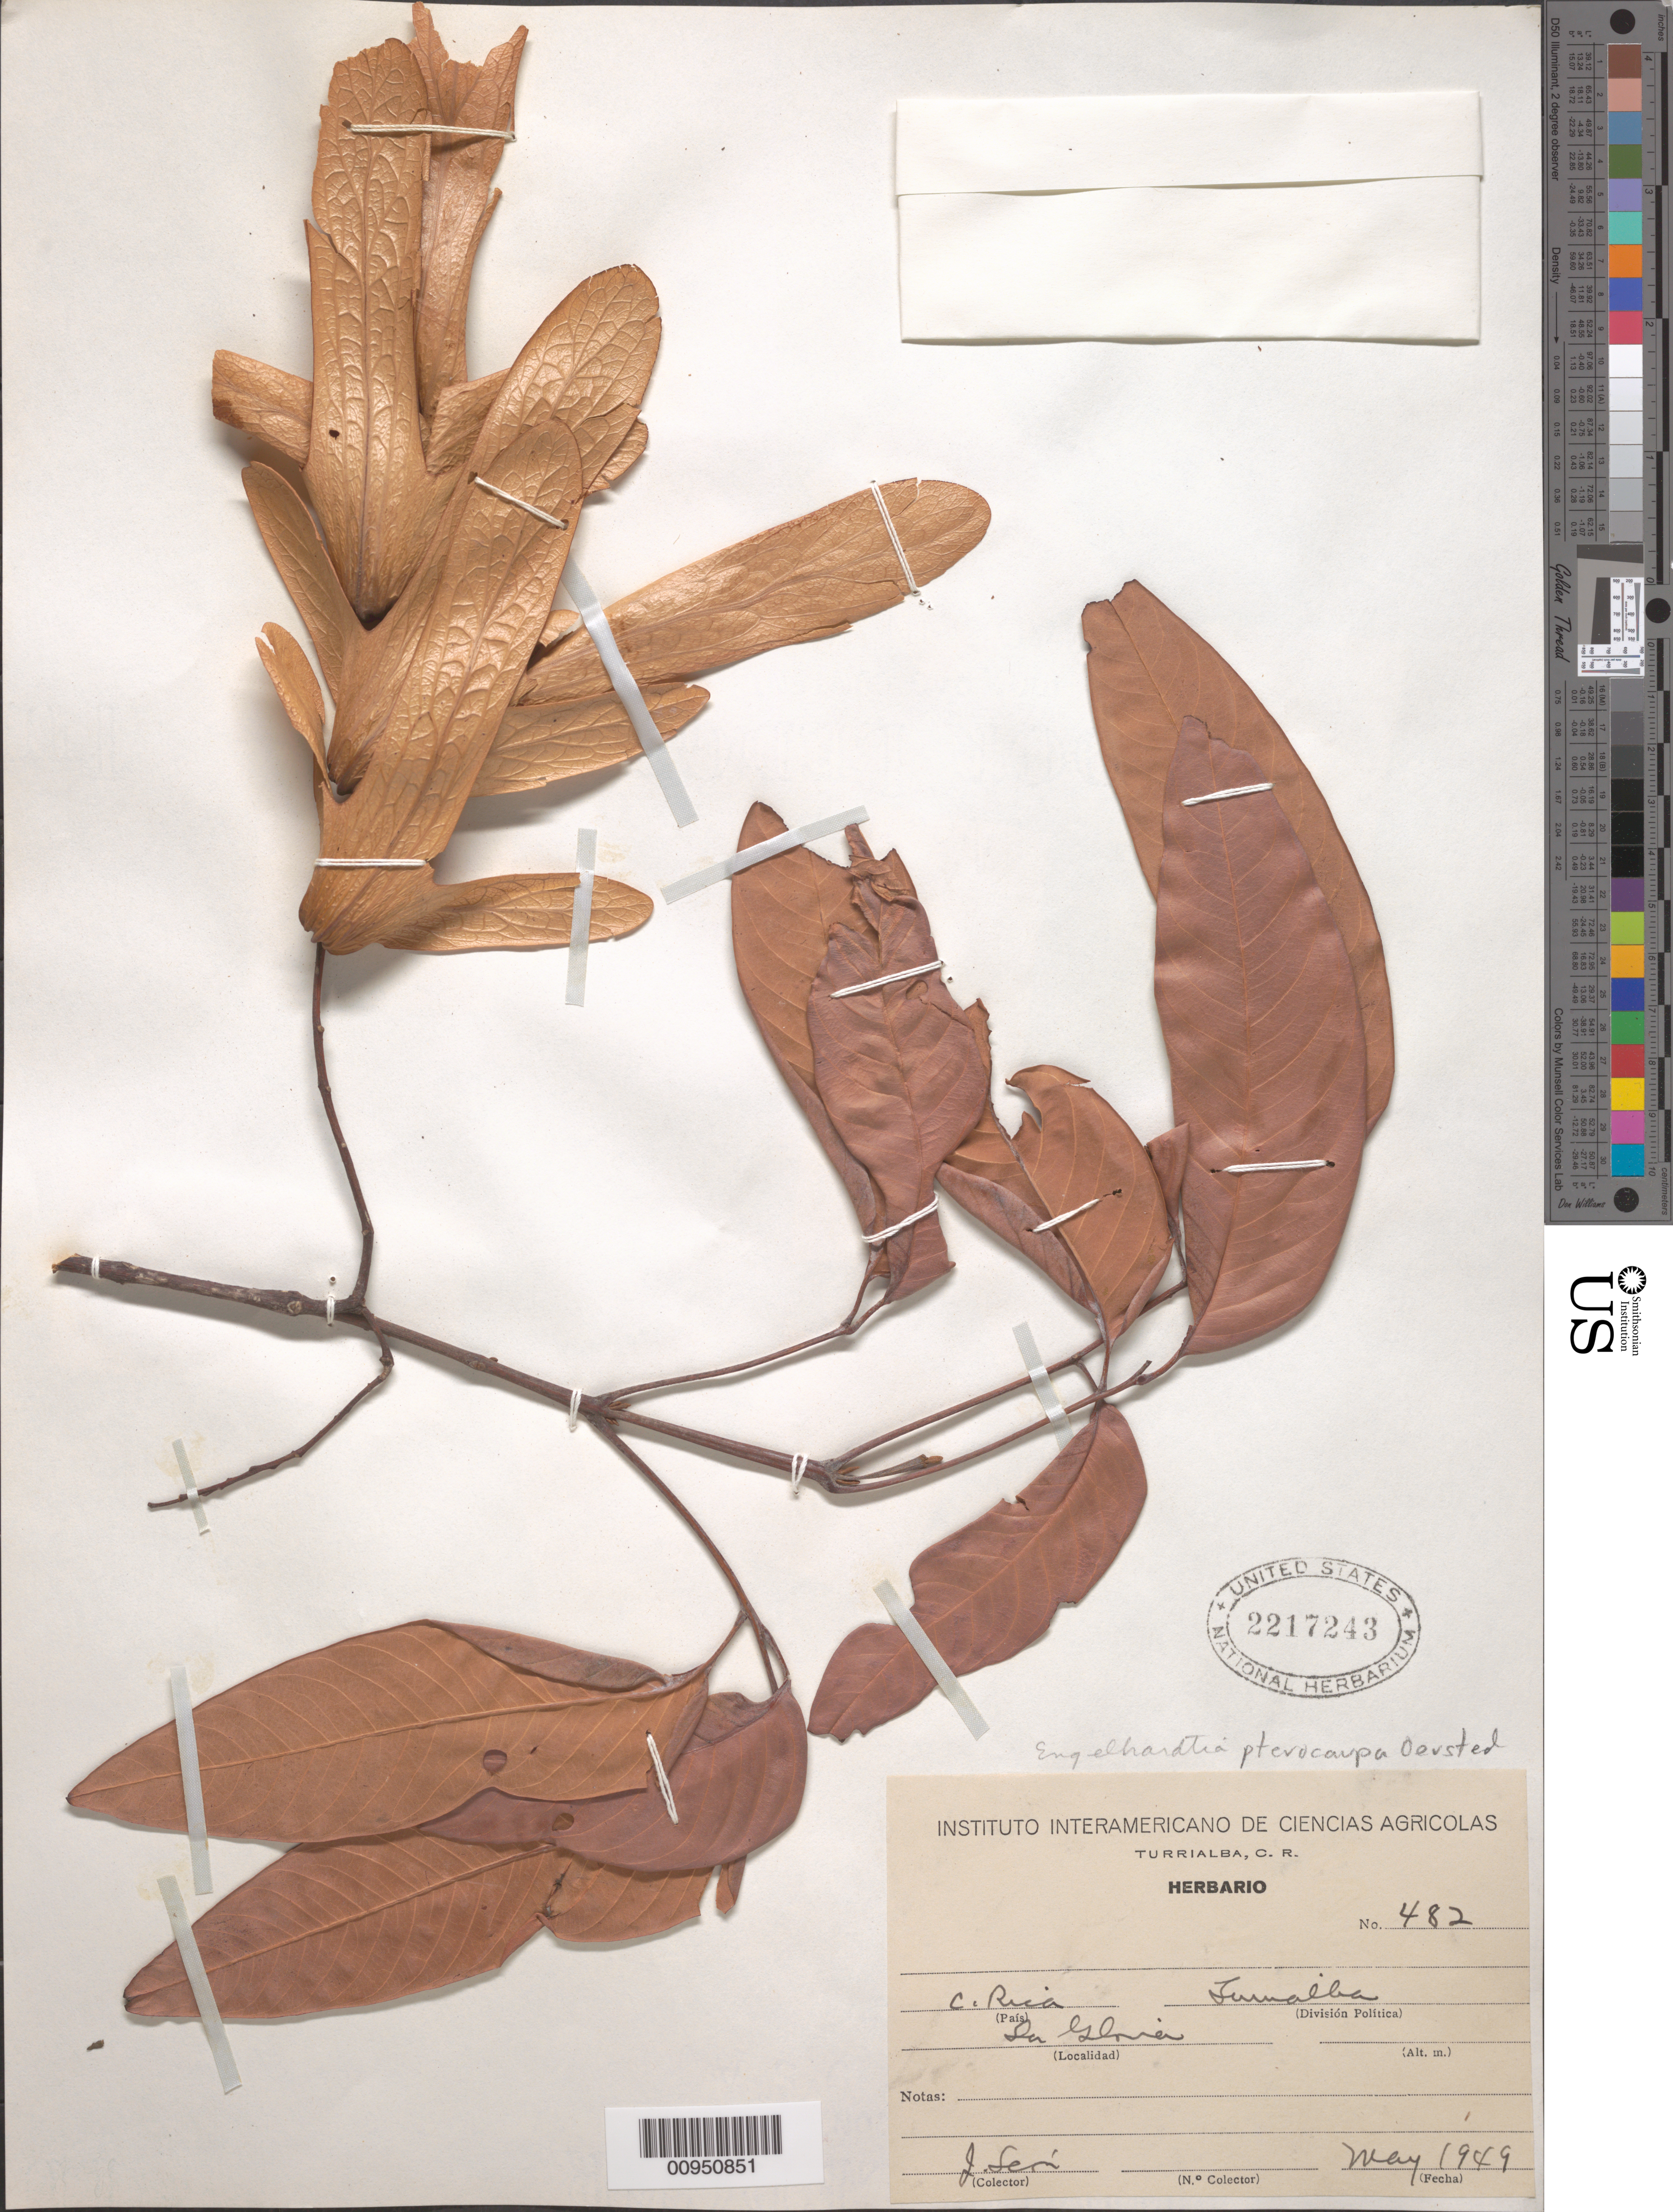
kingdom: Plantae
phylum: Tracheophyta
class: Magnoliopsida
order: Fagales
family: Juglandaceae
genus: Oreomunnea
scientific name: Oreomunnea pterocarpa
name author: Oerst.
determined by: Stone, D. E.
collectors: J. León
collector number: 482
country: Costa Rica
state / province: Cartago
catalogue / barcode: US 2217243